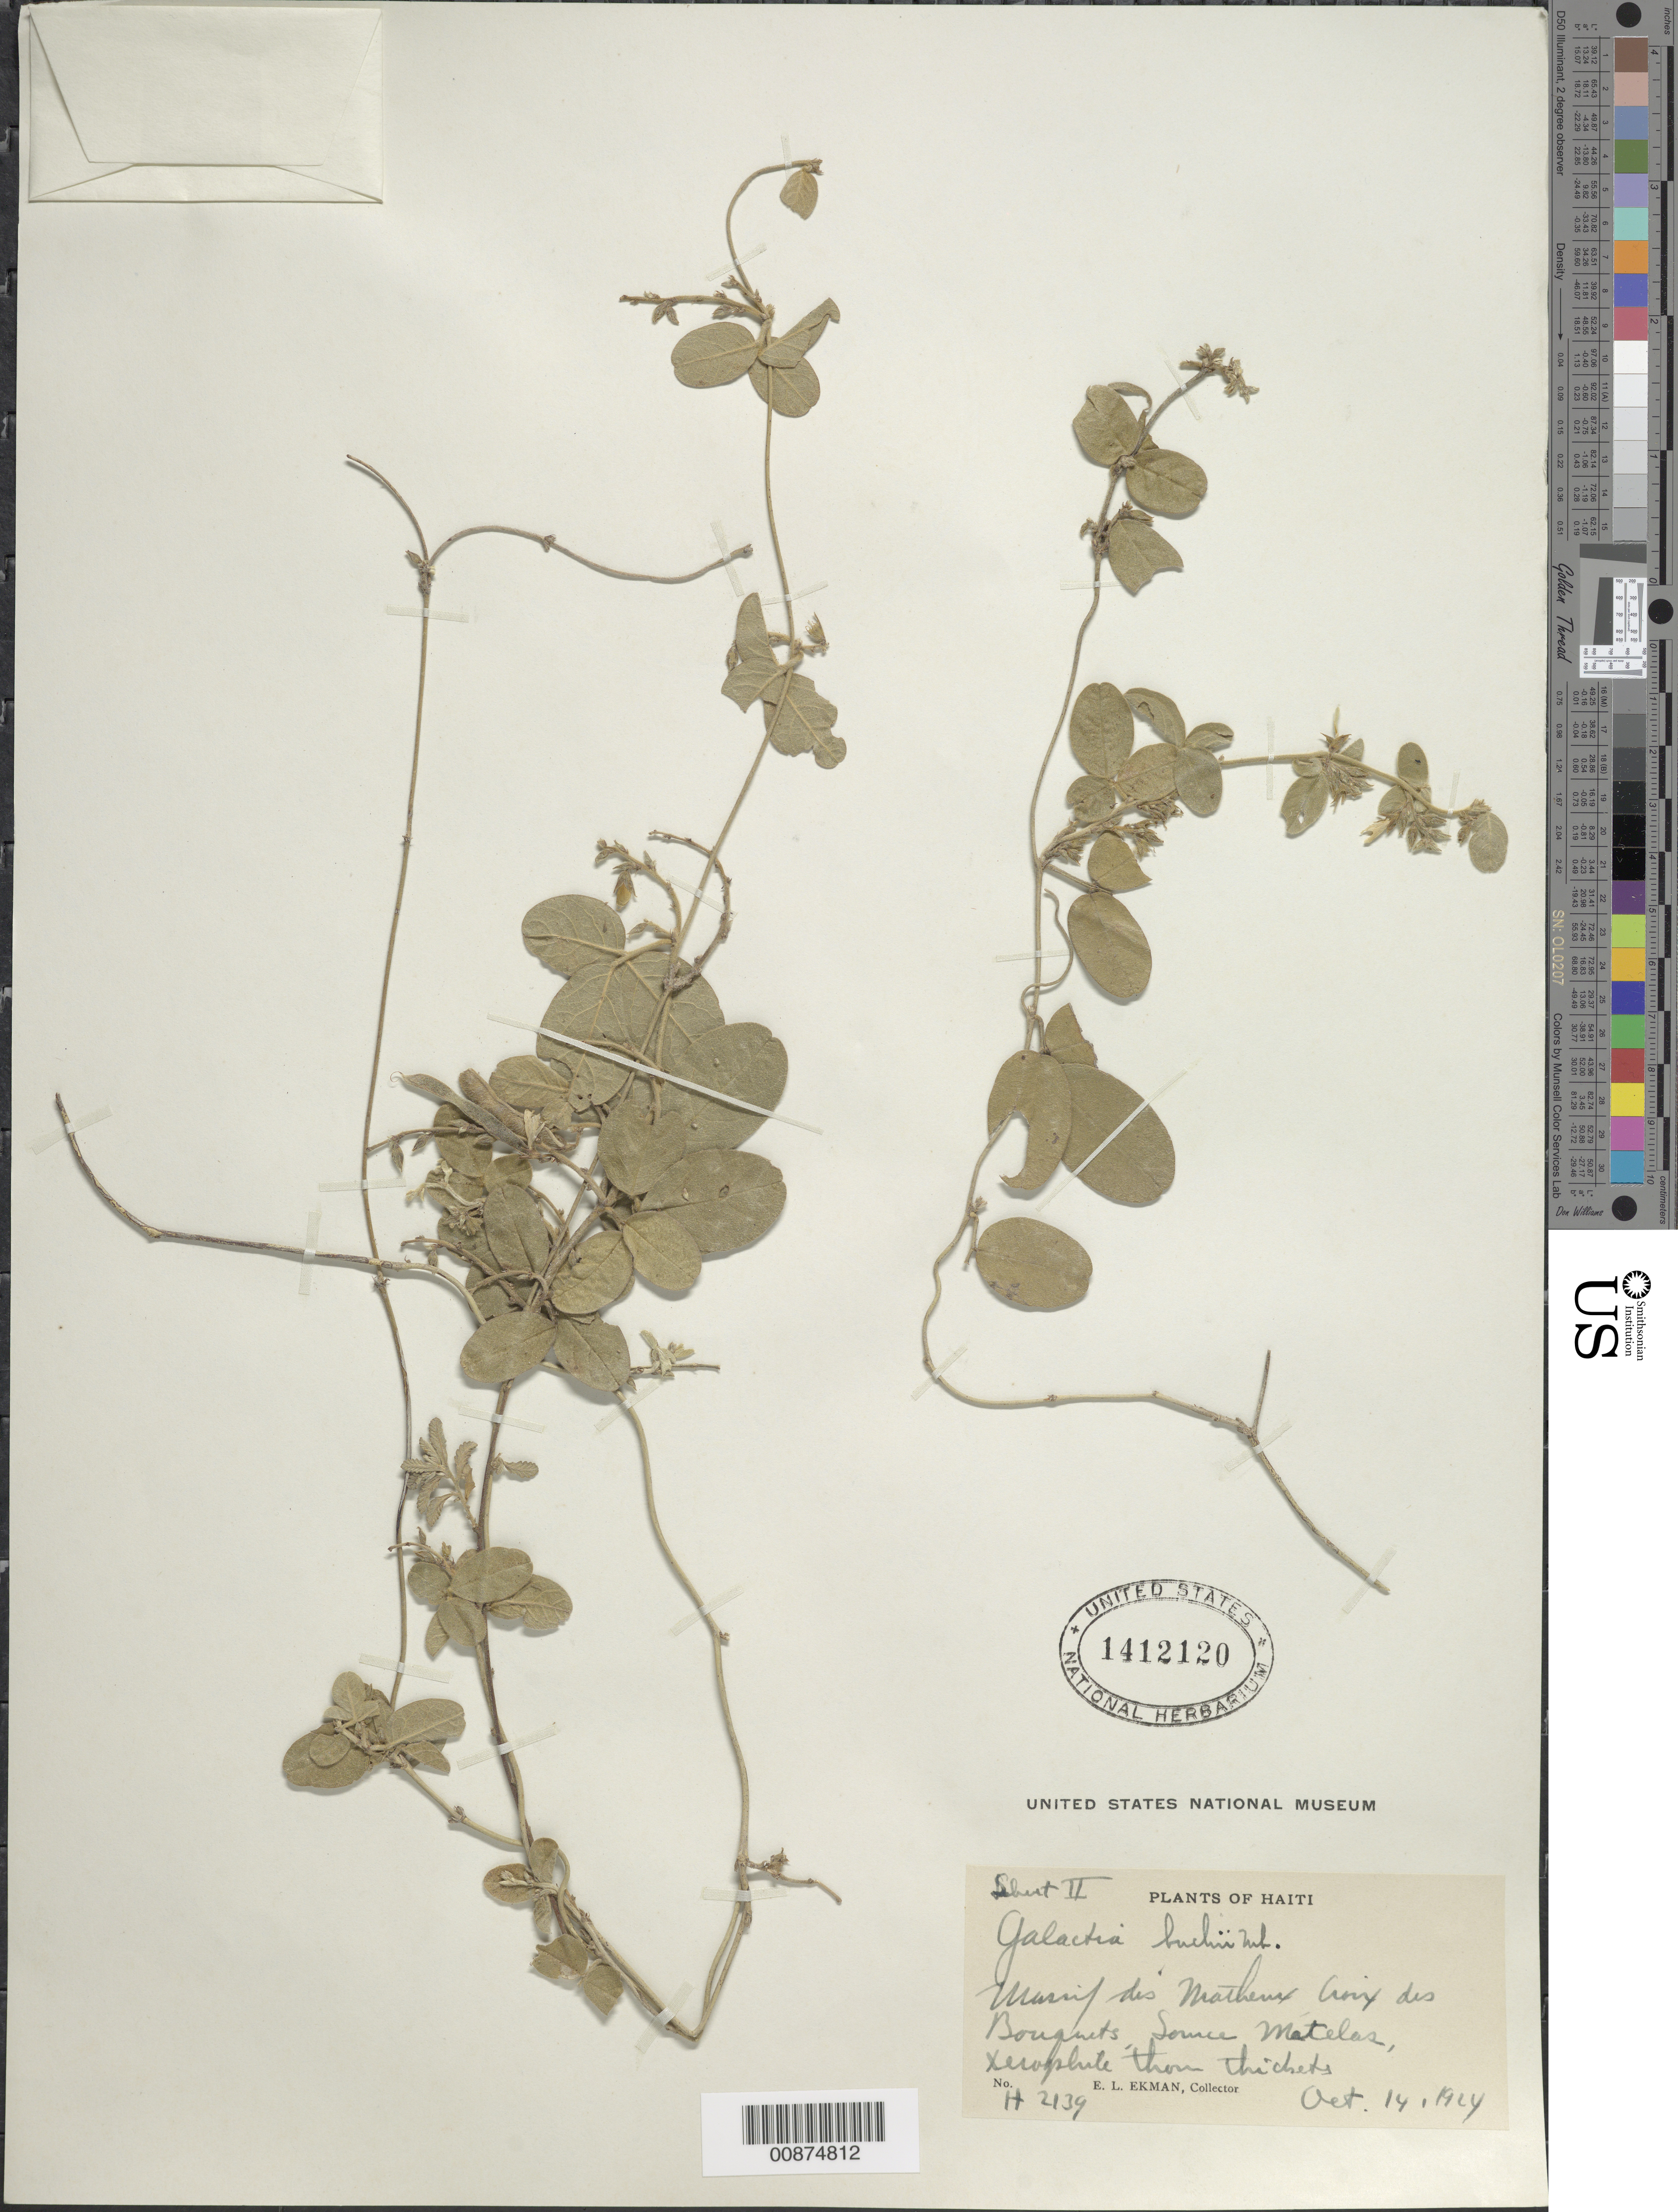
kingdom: Plantae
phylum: Tracheophyta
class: Magnoliopsida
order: Fabales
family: Fabaceae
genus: Galactia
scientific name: Galactia buchii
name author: Urb.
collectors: E. L. Ekman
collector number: H 2139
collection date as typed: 14 Oct 1924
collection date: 1924-10-14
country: Haiti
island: Hispaniola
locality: Massif des Matheux, Croix des Bouquets, Source-Matelas.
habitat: Xerophile thorn-thickets.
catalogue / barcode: US 1412120